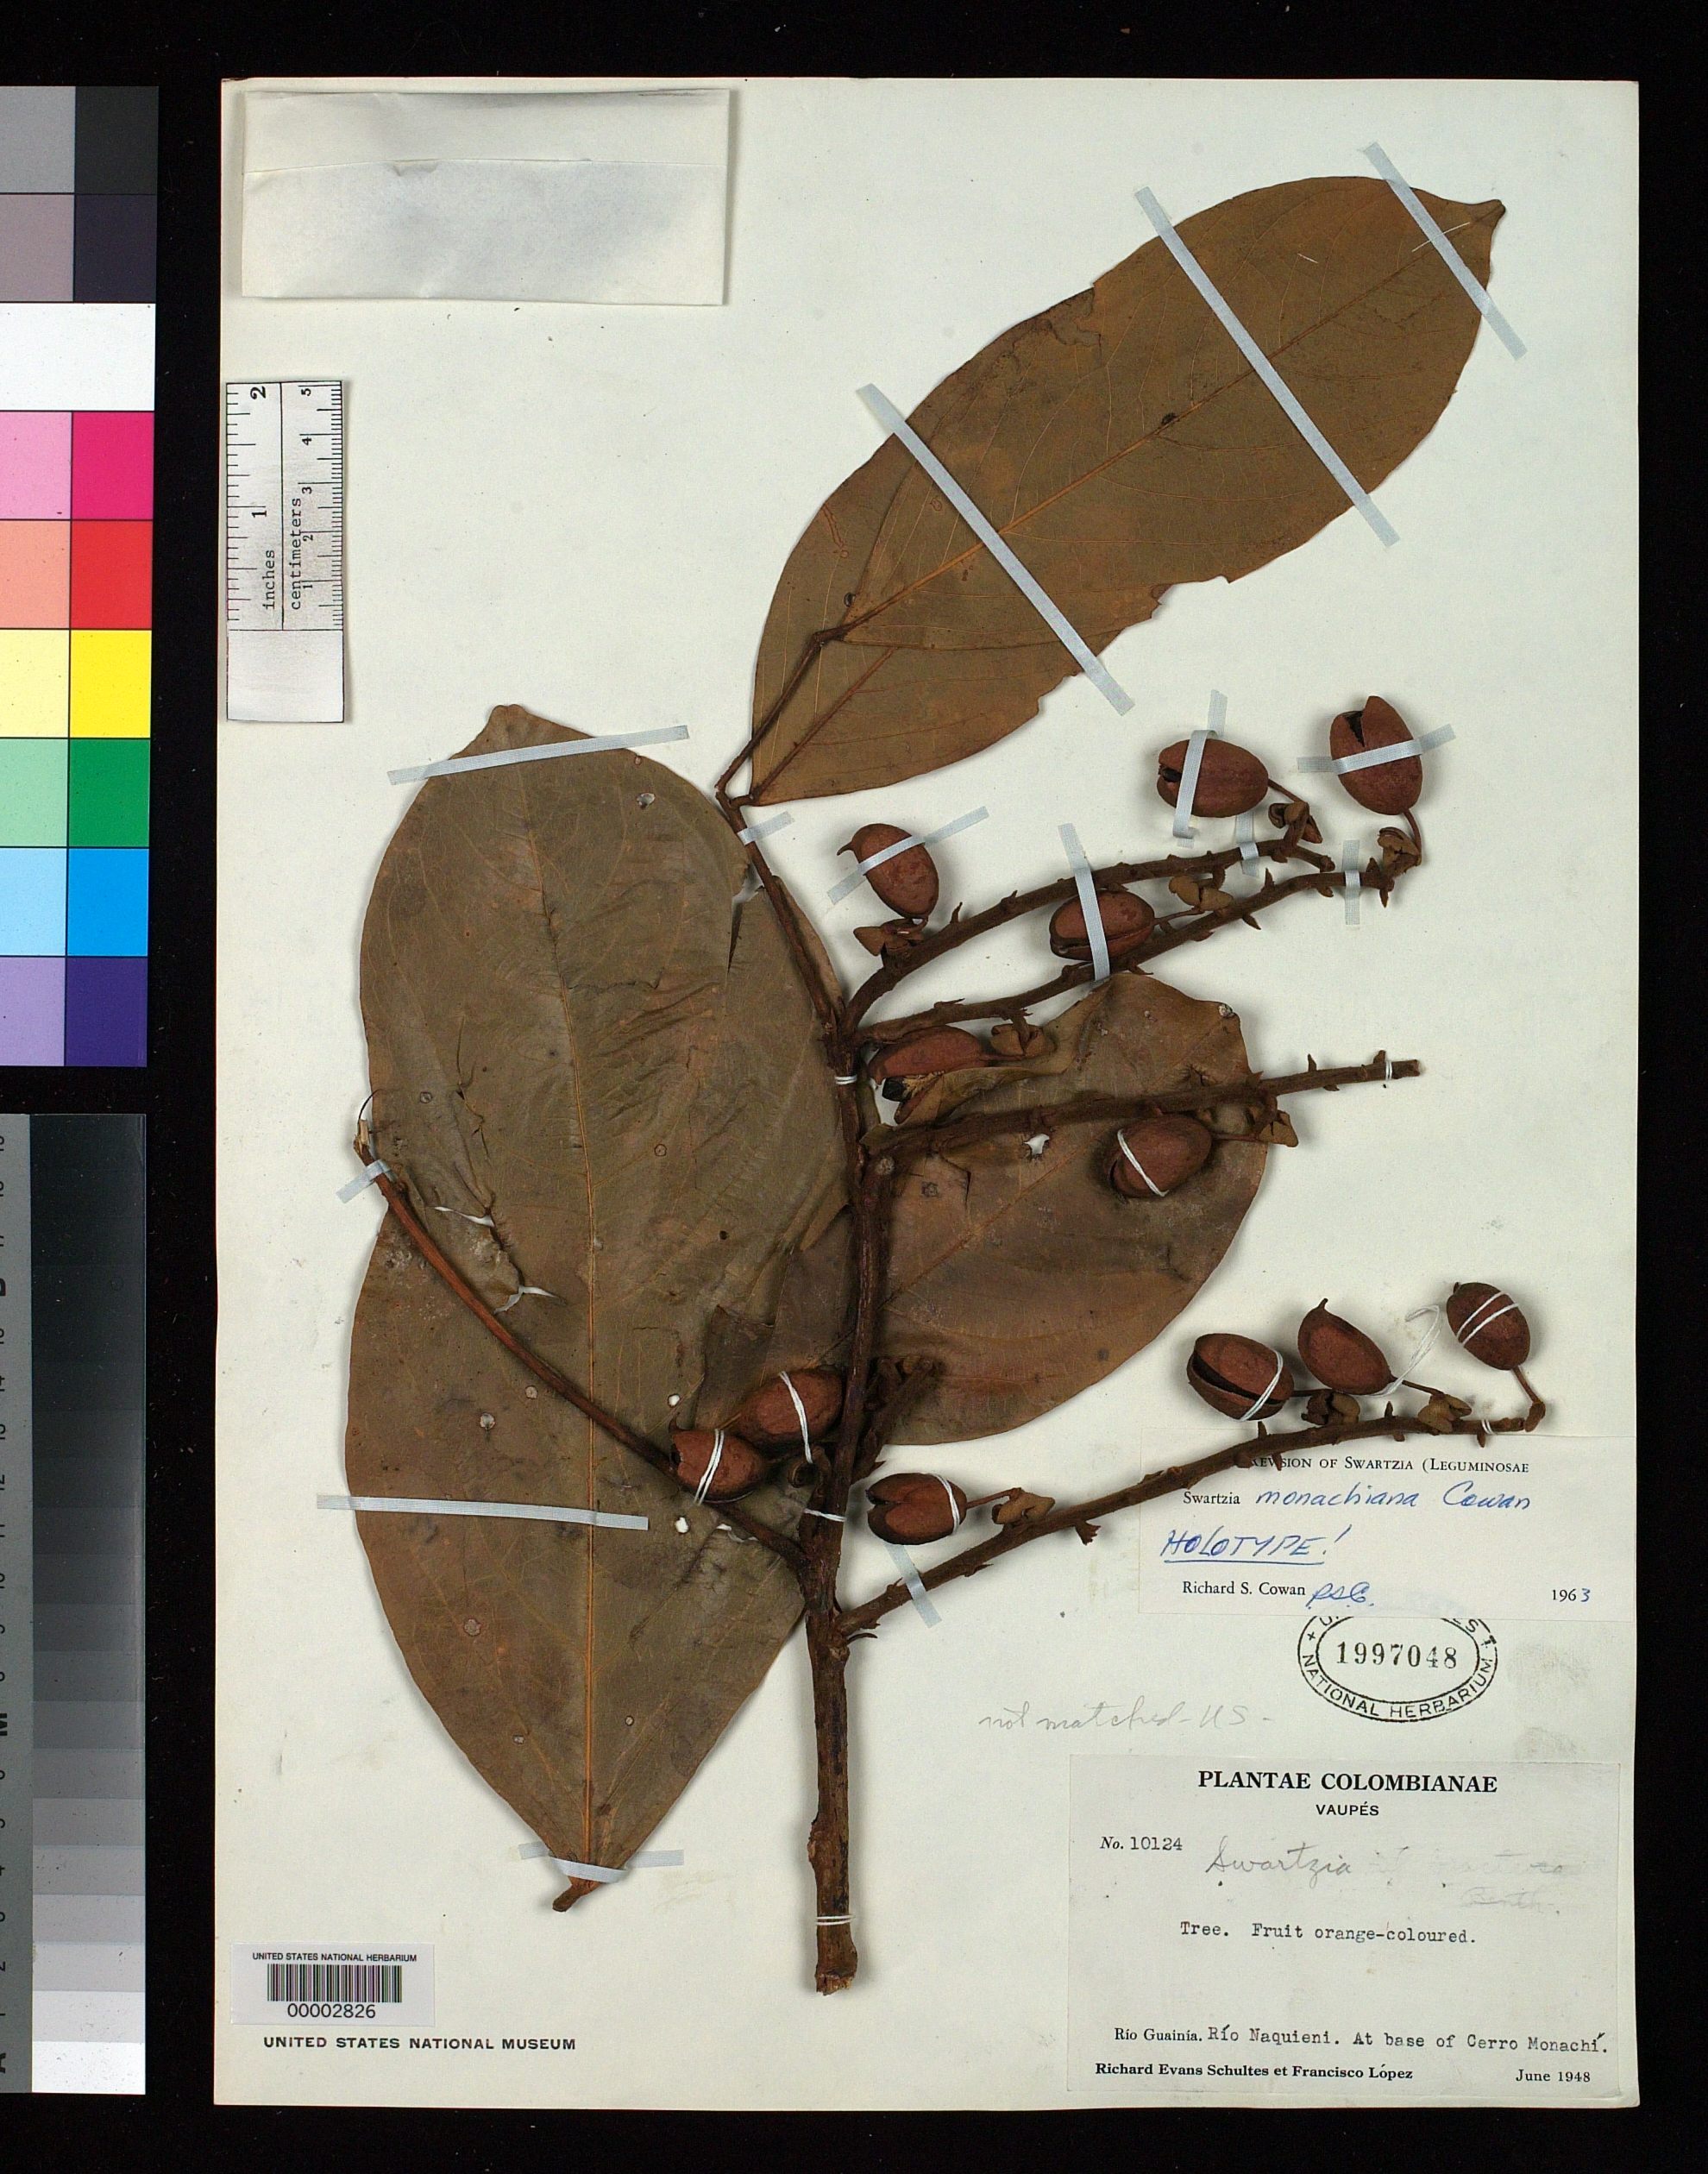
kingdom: Plantae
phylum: Tracheophyta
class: Magnoliopsida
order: Fabales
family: Fabaceae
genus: Swartzia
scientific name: Swartzia monachiana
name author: R.S. Cowan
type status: Holotype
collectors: R. E. Schultes & F. Lopéz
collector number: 10124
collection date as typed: Jun 1948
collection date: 1948-06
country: Colombia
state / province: Vaupés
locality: Base of Cerro Monachi, Rio Naquieni, Rio Guainia.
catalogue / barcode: US 1997048